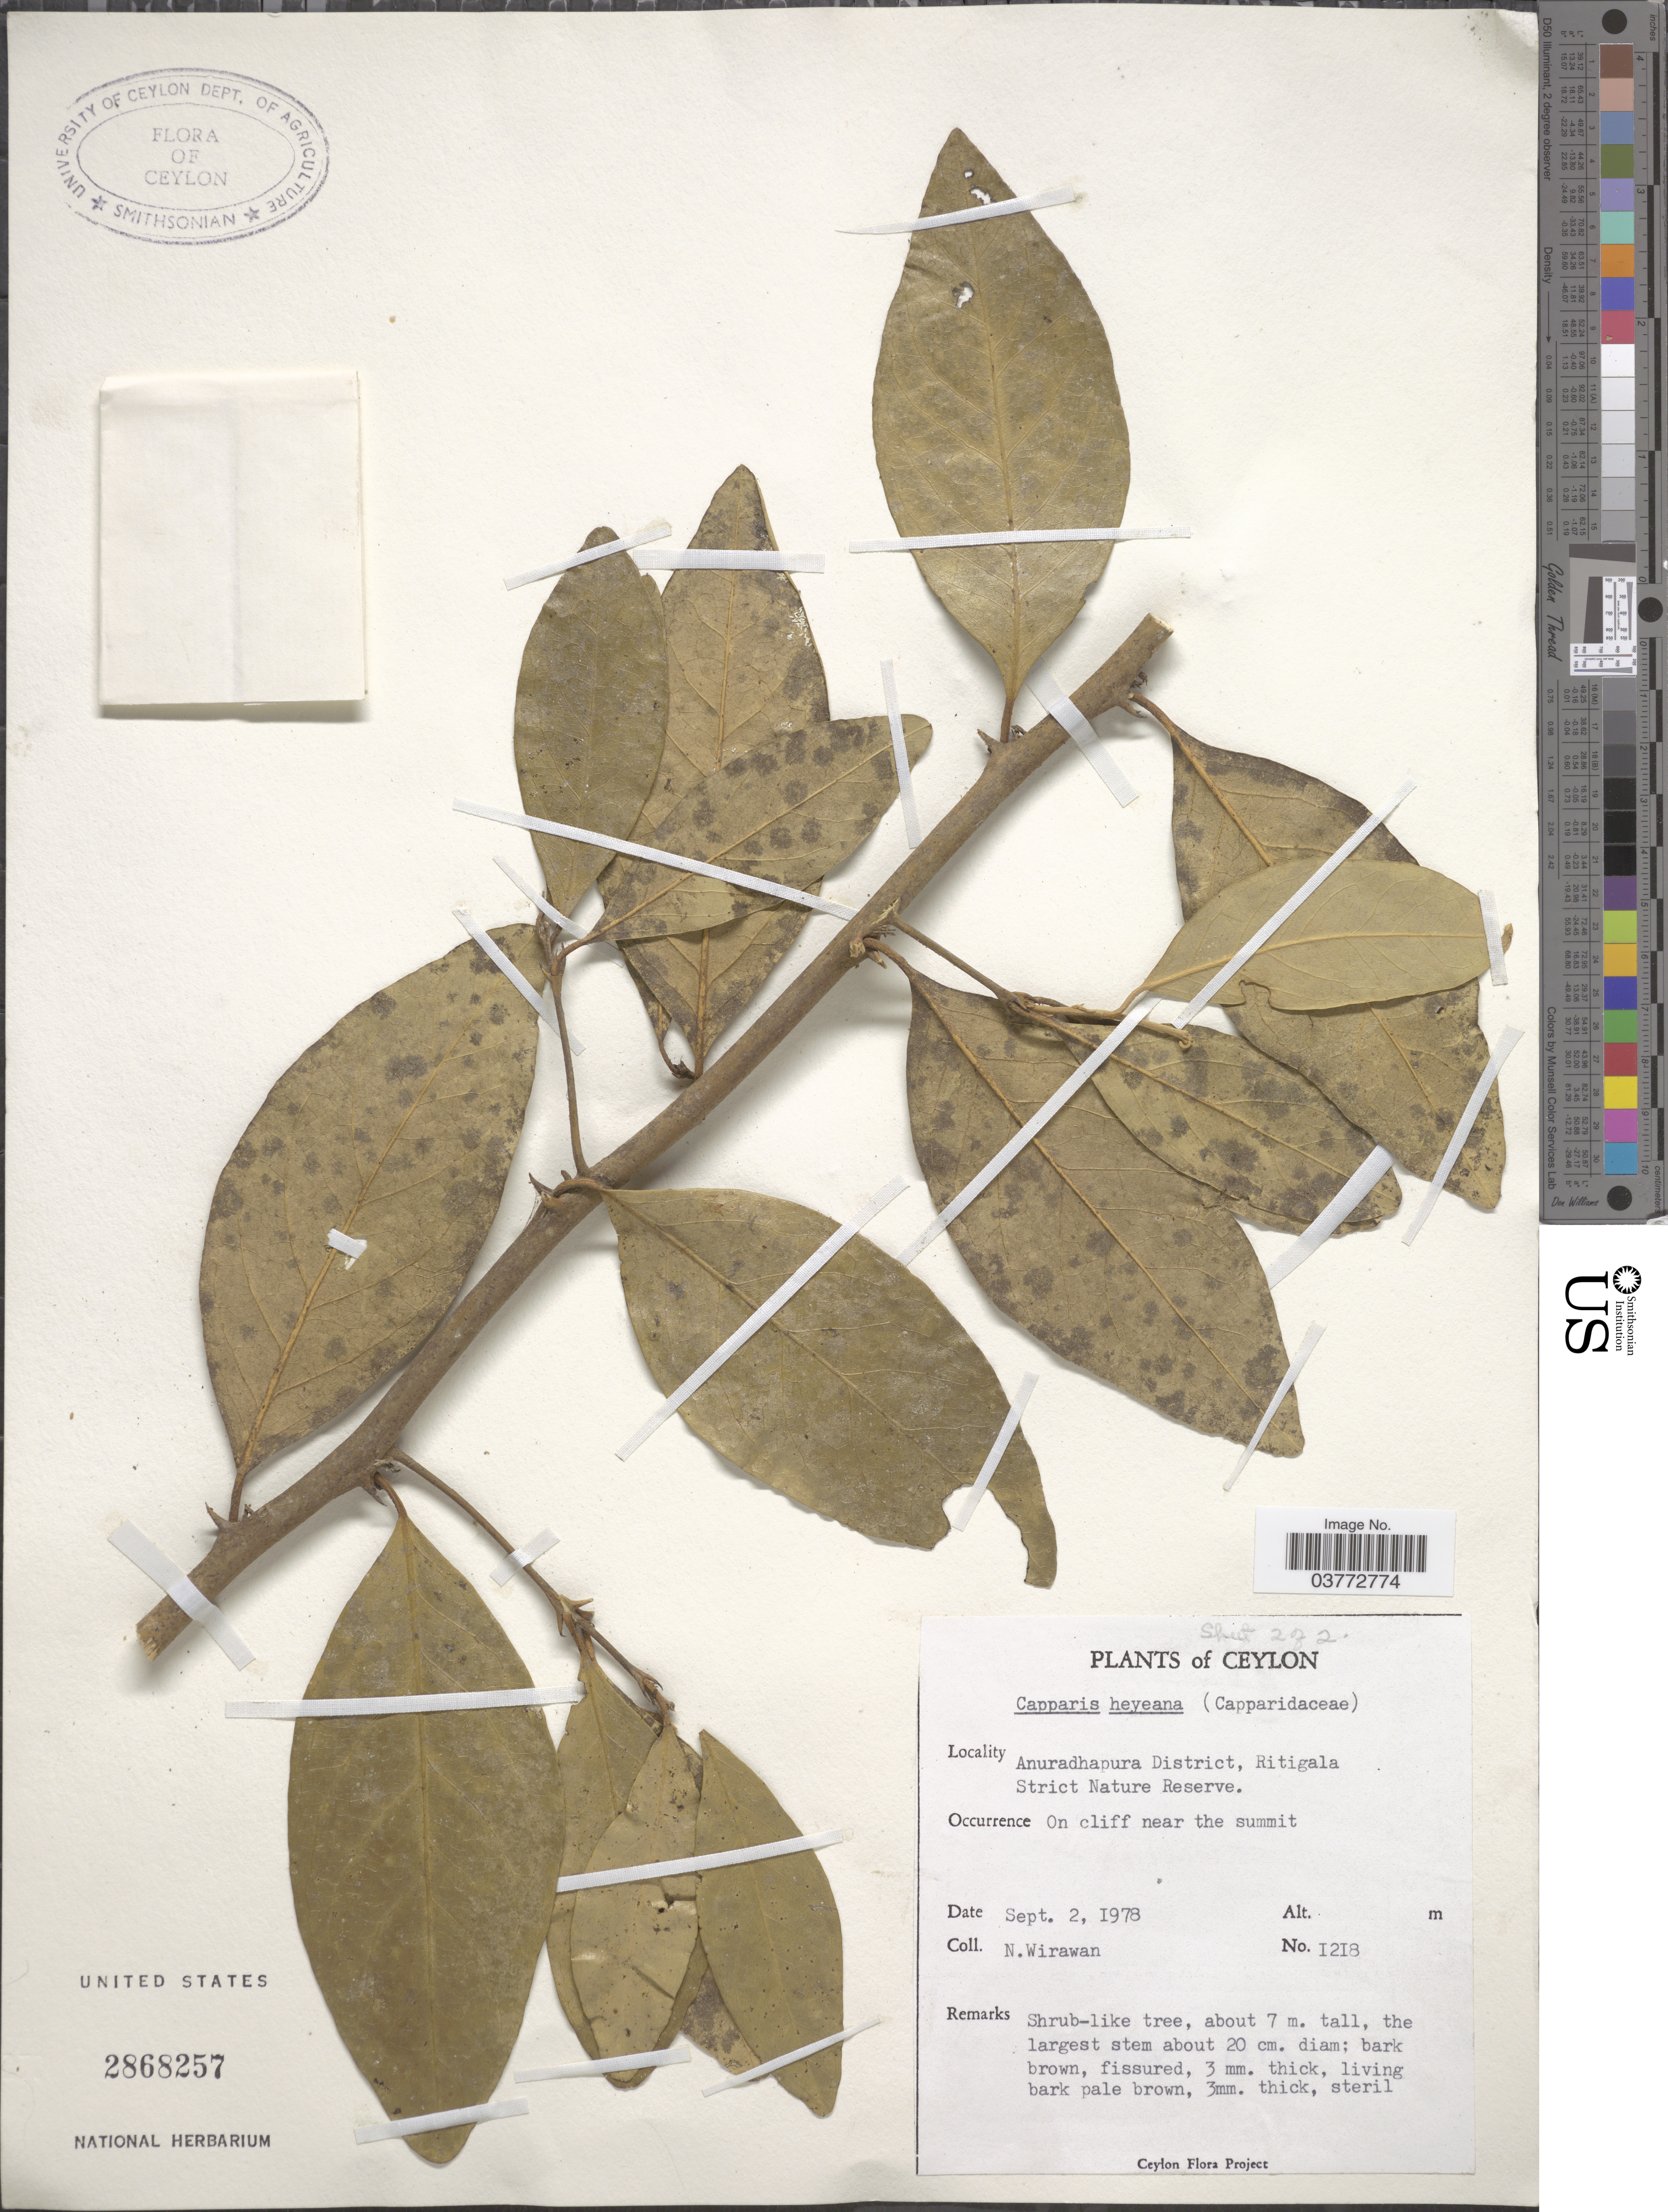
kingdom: Plantae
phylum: Tracheophyta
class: Magnoliopsida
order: Brassicales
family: Capparaceae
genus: Capparis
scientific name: Capparis heyneana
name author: Wall. ex Wight & Arn.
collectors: N. Wirawan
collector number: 1218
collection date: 1978-09-02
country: Sri Lanka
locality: Ceylon. Anuradhapura District, Ritigala Strict Nature Reserve. On cliff near the summit.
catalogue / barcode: US 2868257